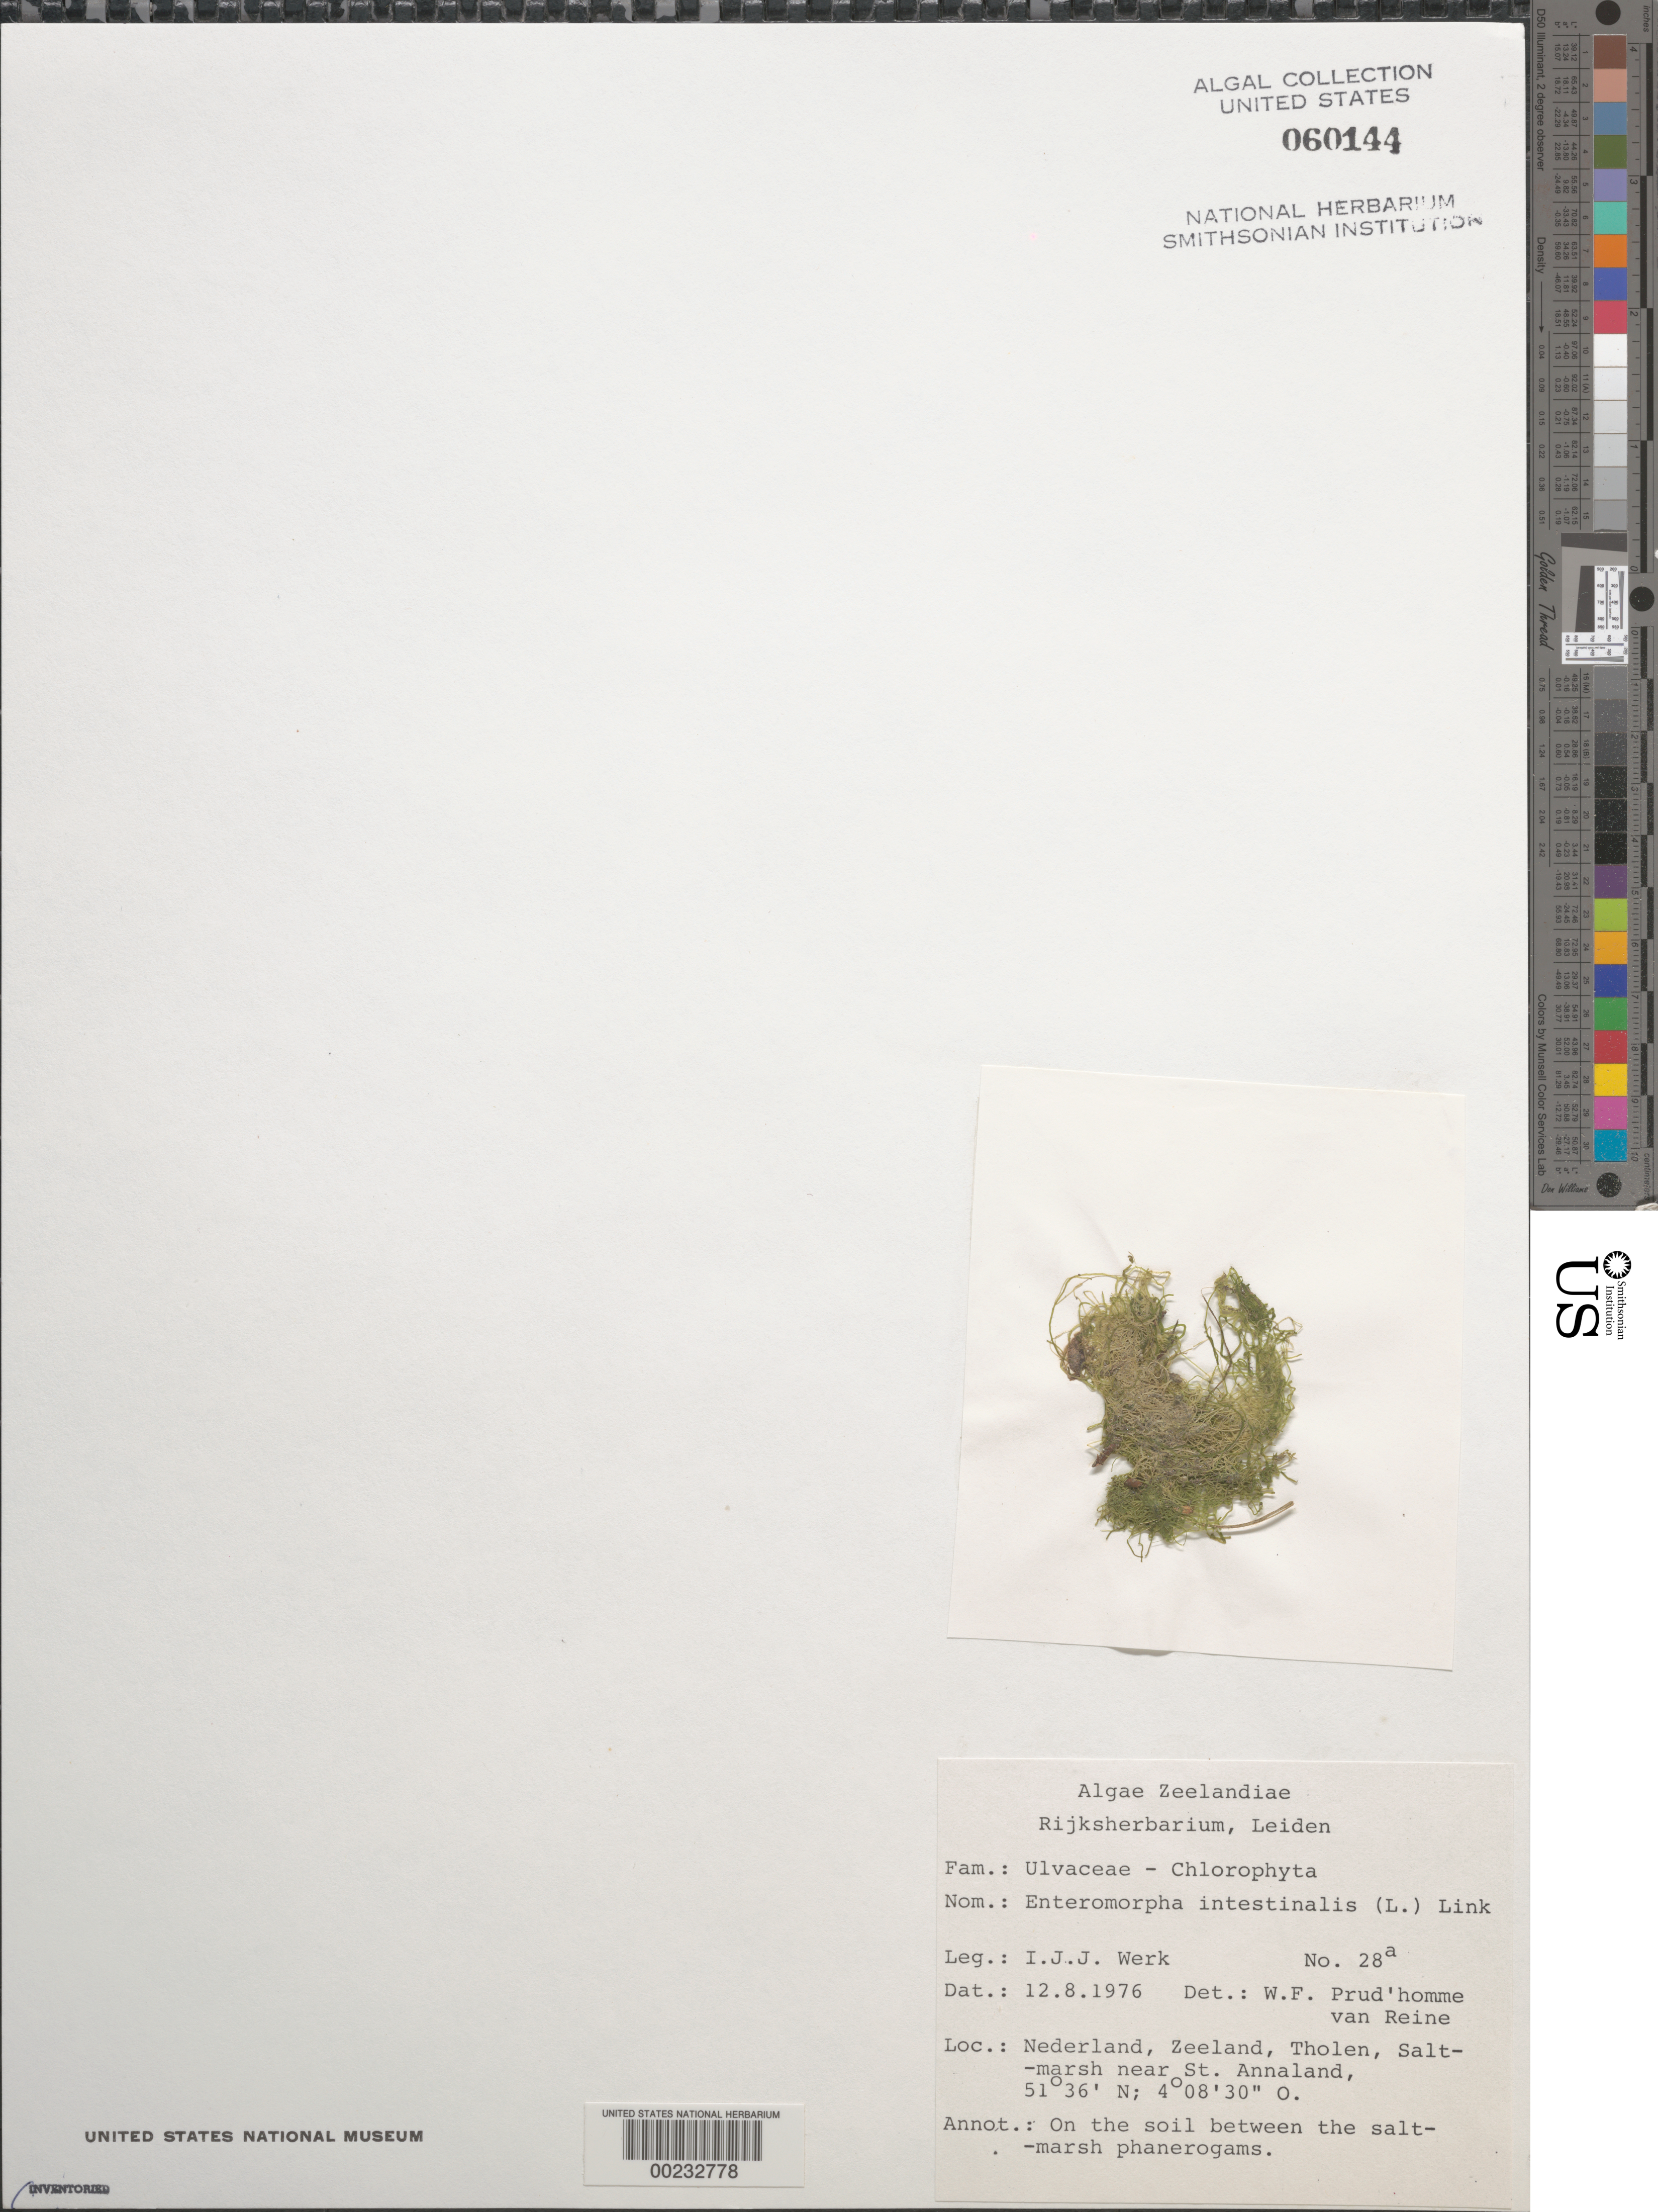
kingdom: Plantae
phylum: Chlorophyta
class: Ulvophyceae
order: Ulvales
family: Ulvaceae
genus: Ulva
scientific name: Ulva intestinalis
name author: L.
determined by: Algae name updating Project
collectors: I. Werk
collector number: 2ba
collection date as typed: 12 Aug 1976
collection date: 1976-08-12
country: Netherlands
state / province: Zeeland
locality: Zuid-beveland, tholen, saltmarch near st. annaland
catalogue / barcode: US 60144